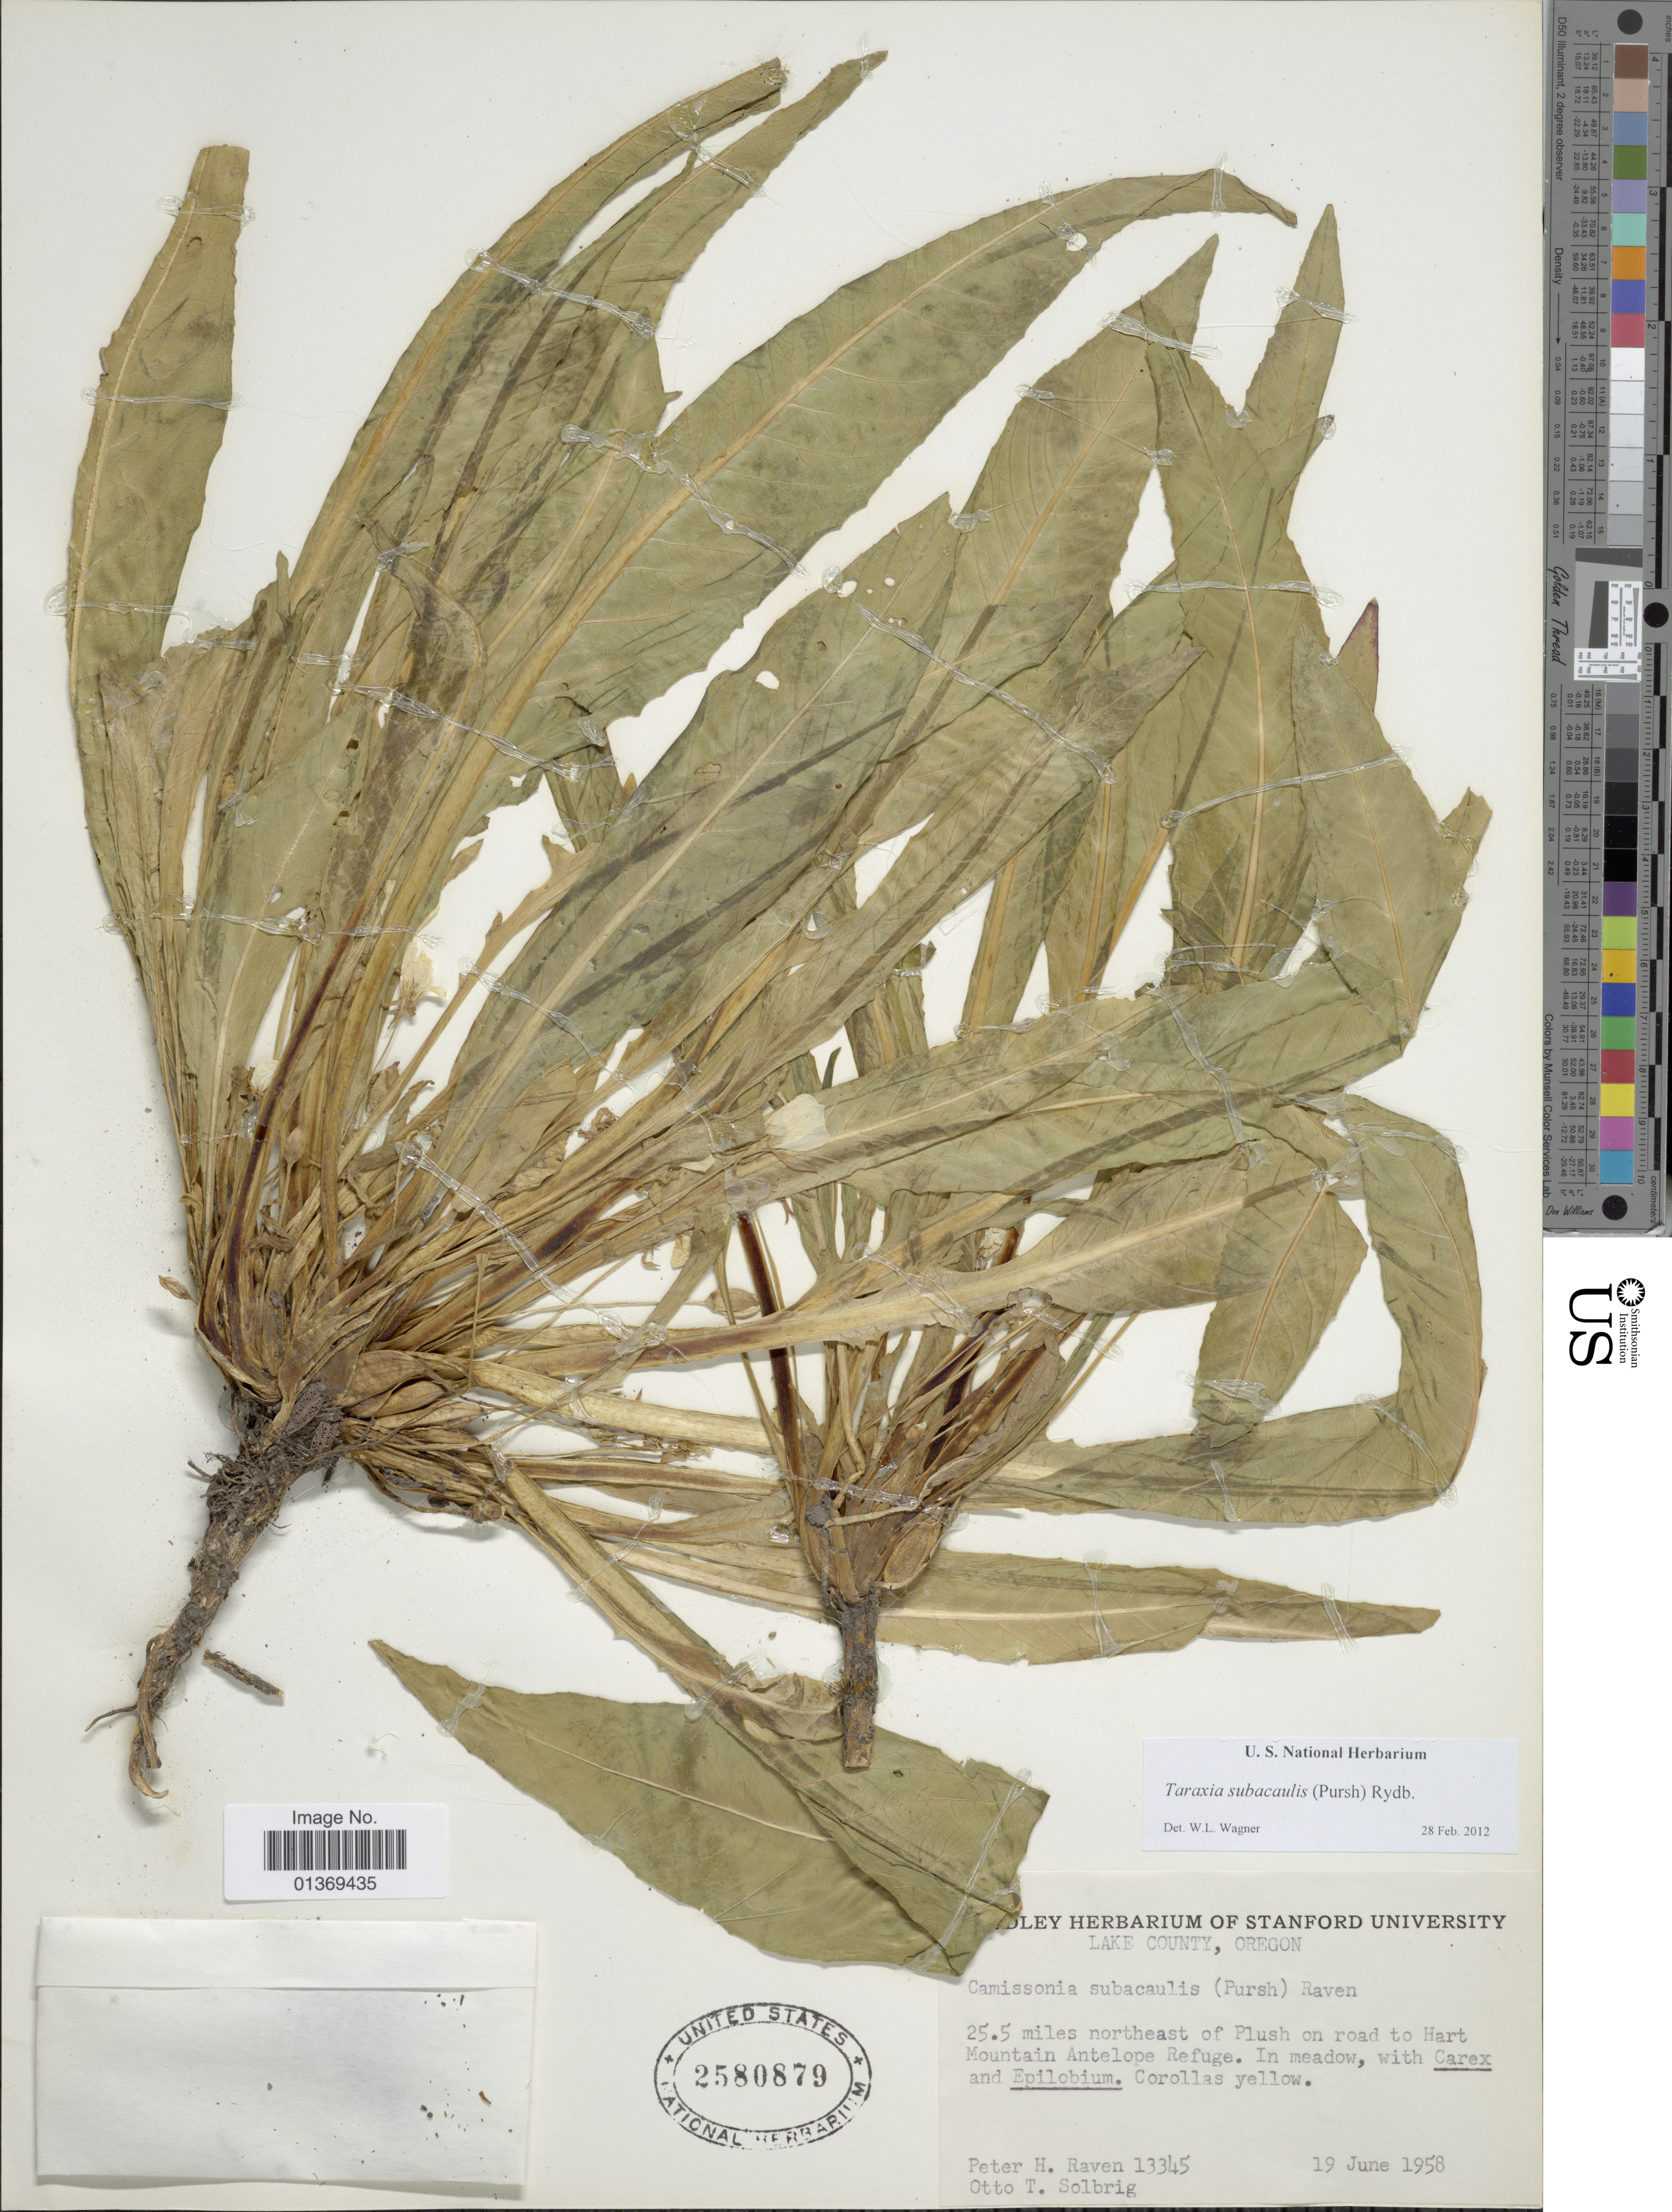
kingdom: Plantae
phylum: Tracheophyta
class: Magnoliopsida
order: Myrtales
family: Onagraceae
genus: Taraxia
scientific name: Taraxia subacaulis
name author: (Pursh) Rydb.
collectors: P. H. Raven & O. T. Solbrig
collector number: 13345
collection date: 1958-06-19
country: United States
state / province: Oregon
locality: Lake County, 25.5 miles northeast of Plush on road to Hart Mountain Antelope Refuge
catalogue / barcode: US 2580879